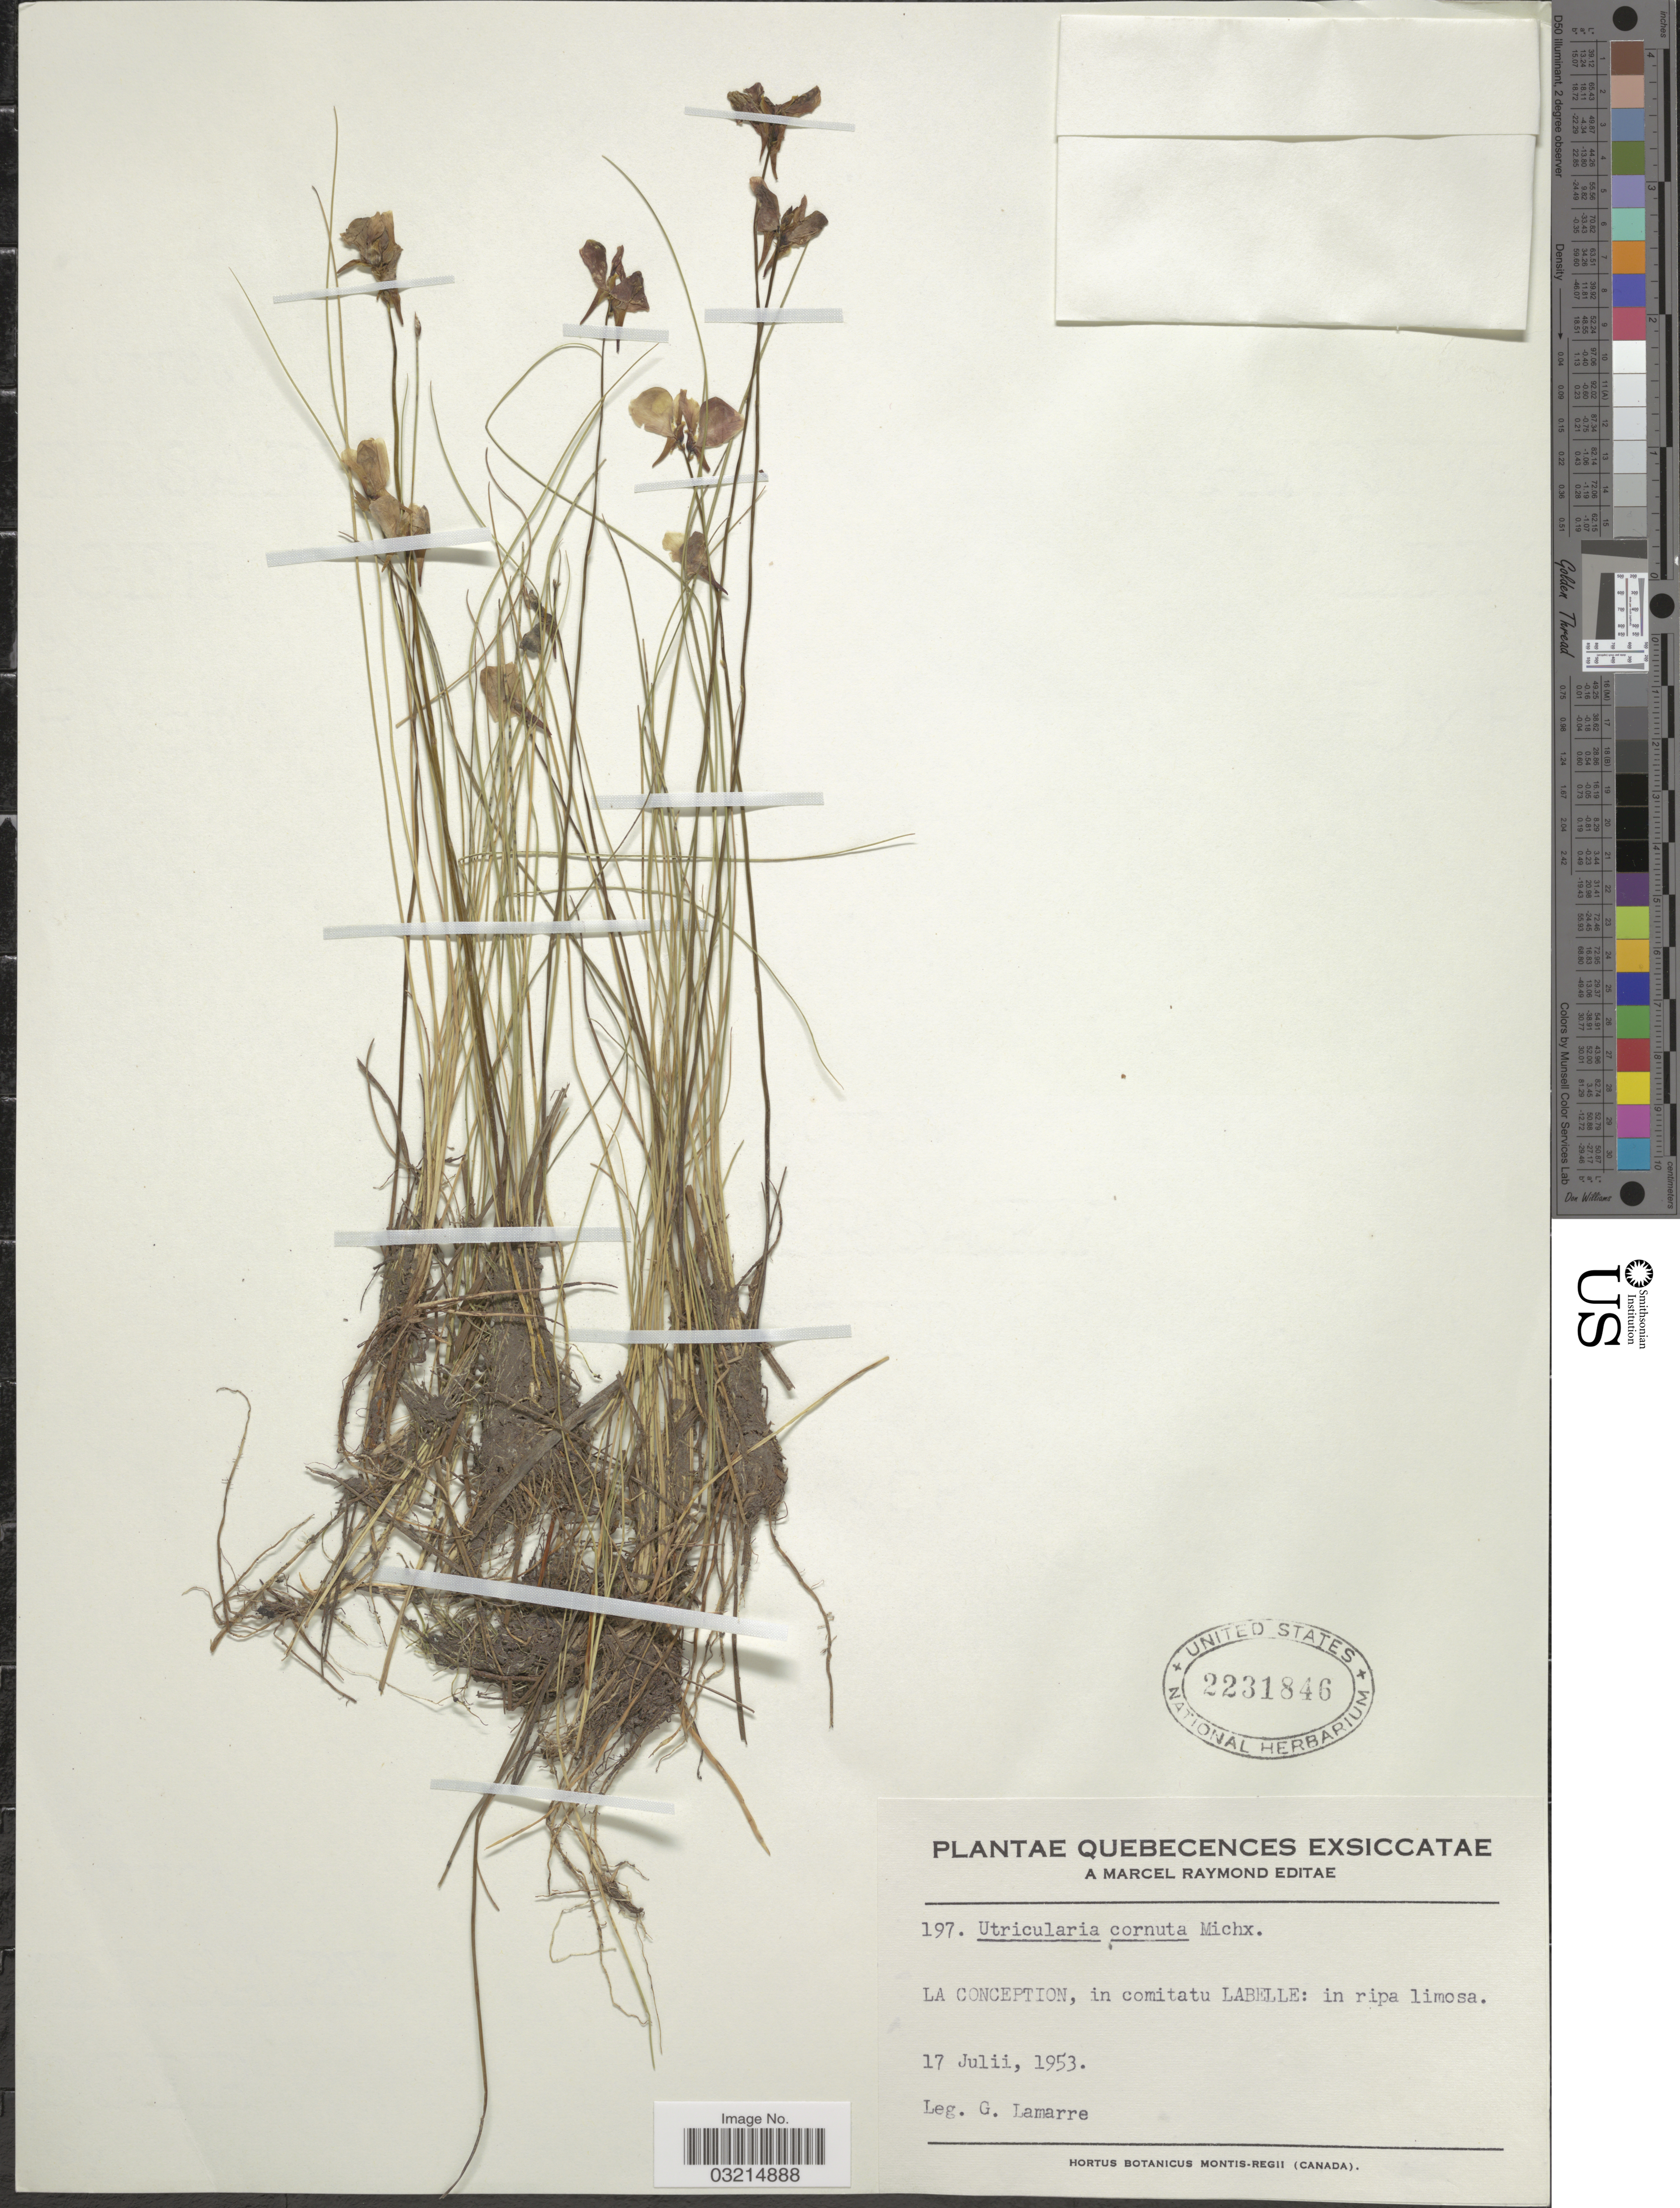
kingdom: Plantae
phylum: Tracheophyta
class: Magnoliopsida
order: Lamiales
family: Lentibulariaceae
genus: Utricularia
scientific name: Utricularia cornuta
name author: Michx.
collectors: G. Lamarre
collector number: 197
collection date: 1953-07-17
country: Canada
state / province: Quebec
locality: La Conception, in comitatu Labelle: in ripa limosa.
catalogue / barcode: US 2231846